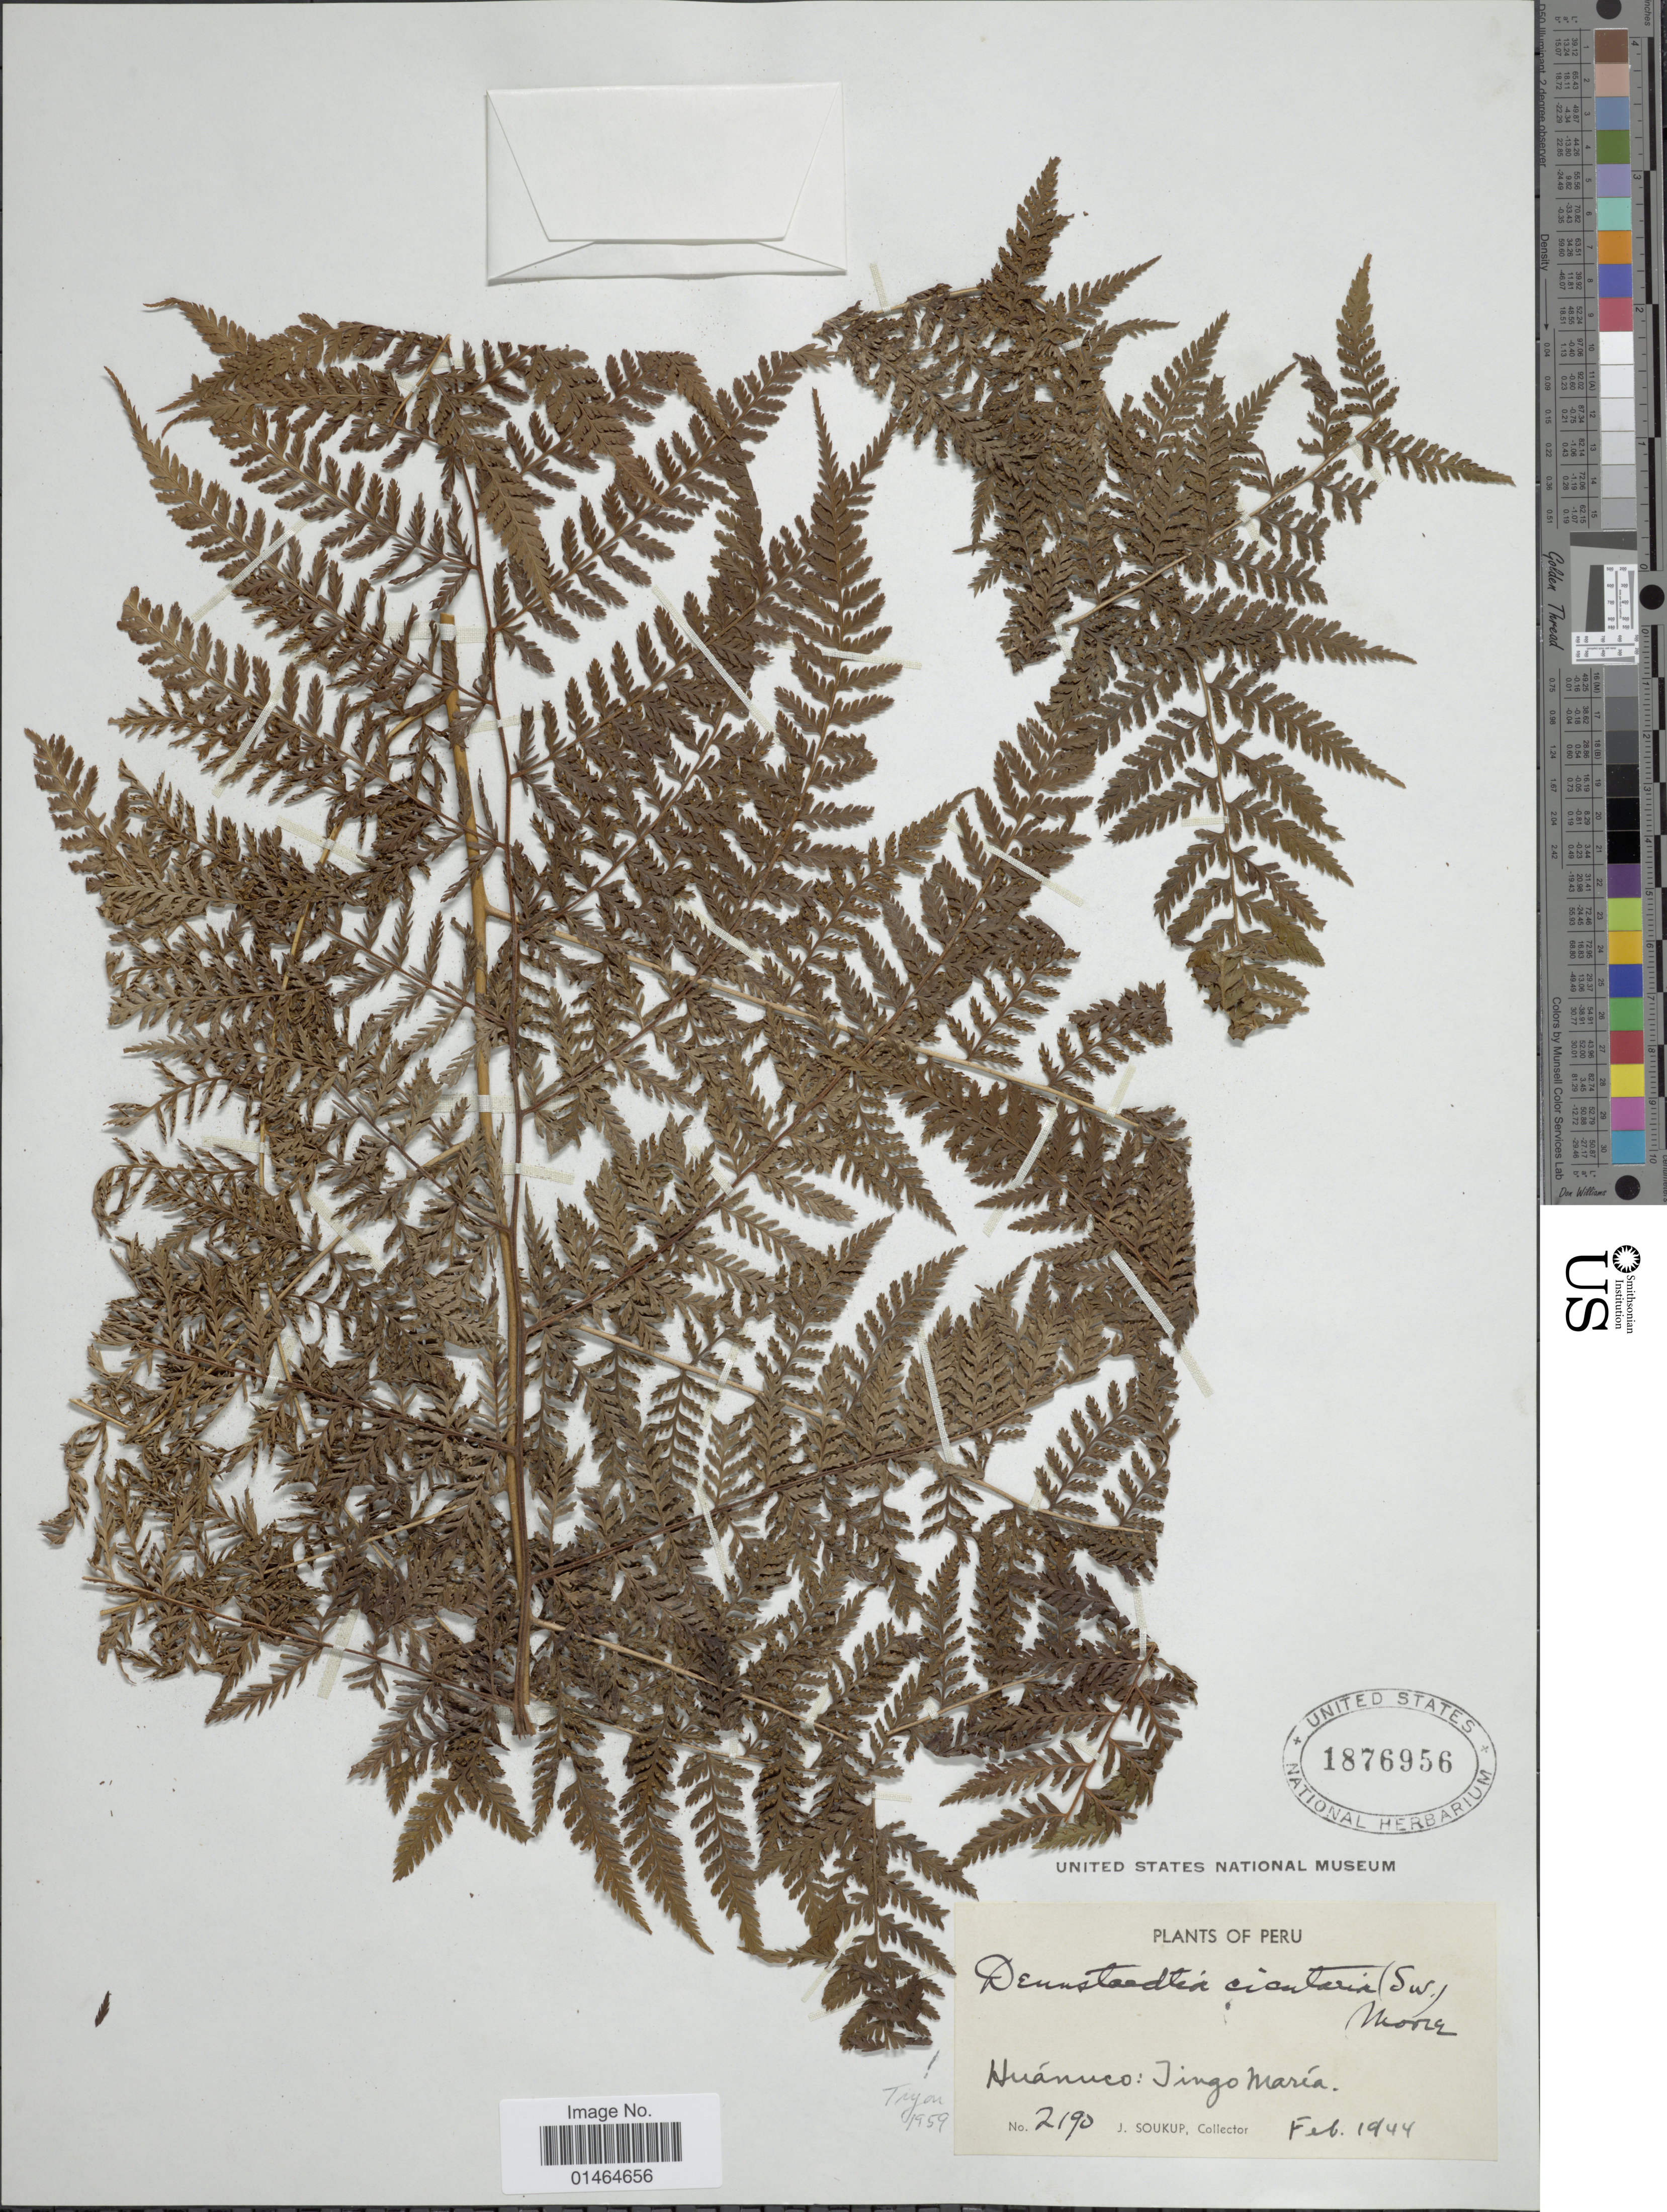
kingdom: Plantae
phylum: Tracheophyta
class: Polypodiopsida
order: Polypodiales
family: Dennstaedtiaceae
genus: Dennstaedtia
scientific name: Dennstaedtia cicutaria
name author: (Sw.) T. Moore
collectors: J. Soukup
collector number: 2190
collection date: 1944-02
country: Peru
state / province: Huánuco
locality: Tingo María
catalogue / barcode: US 1876956